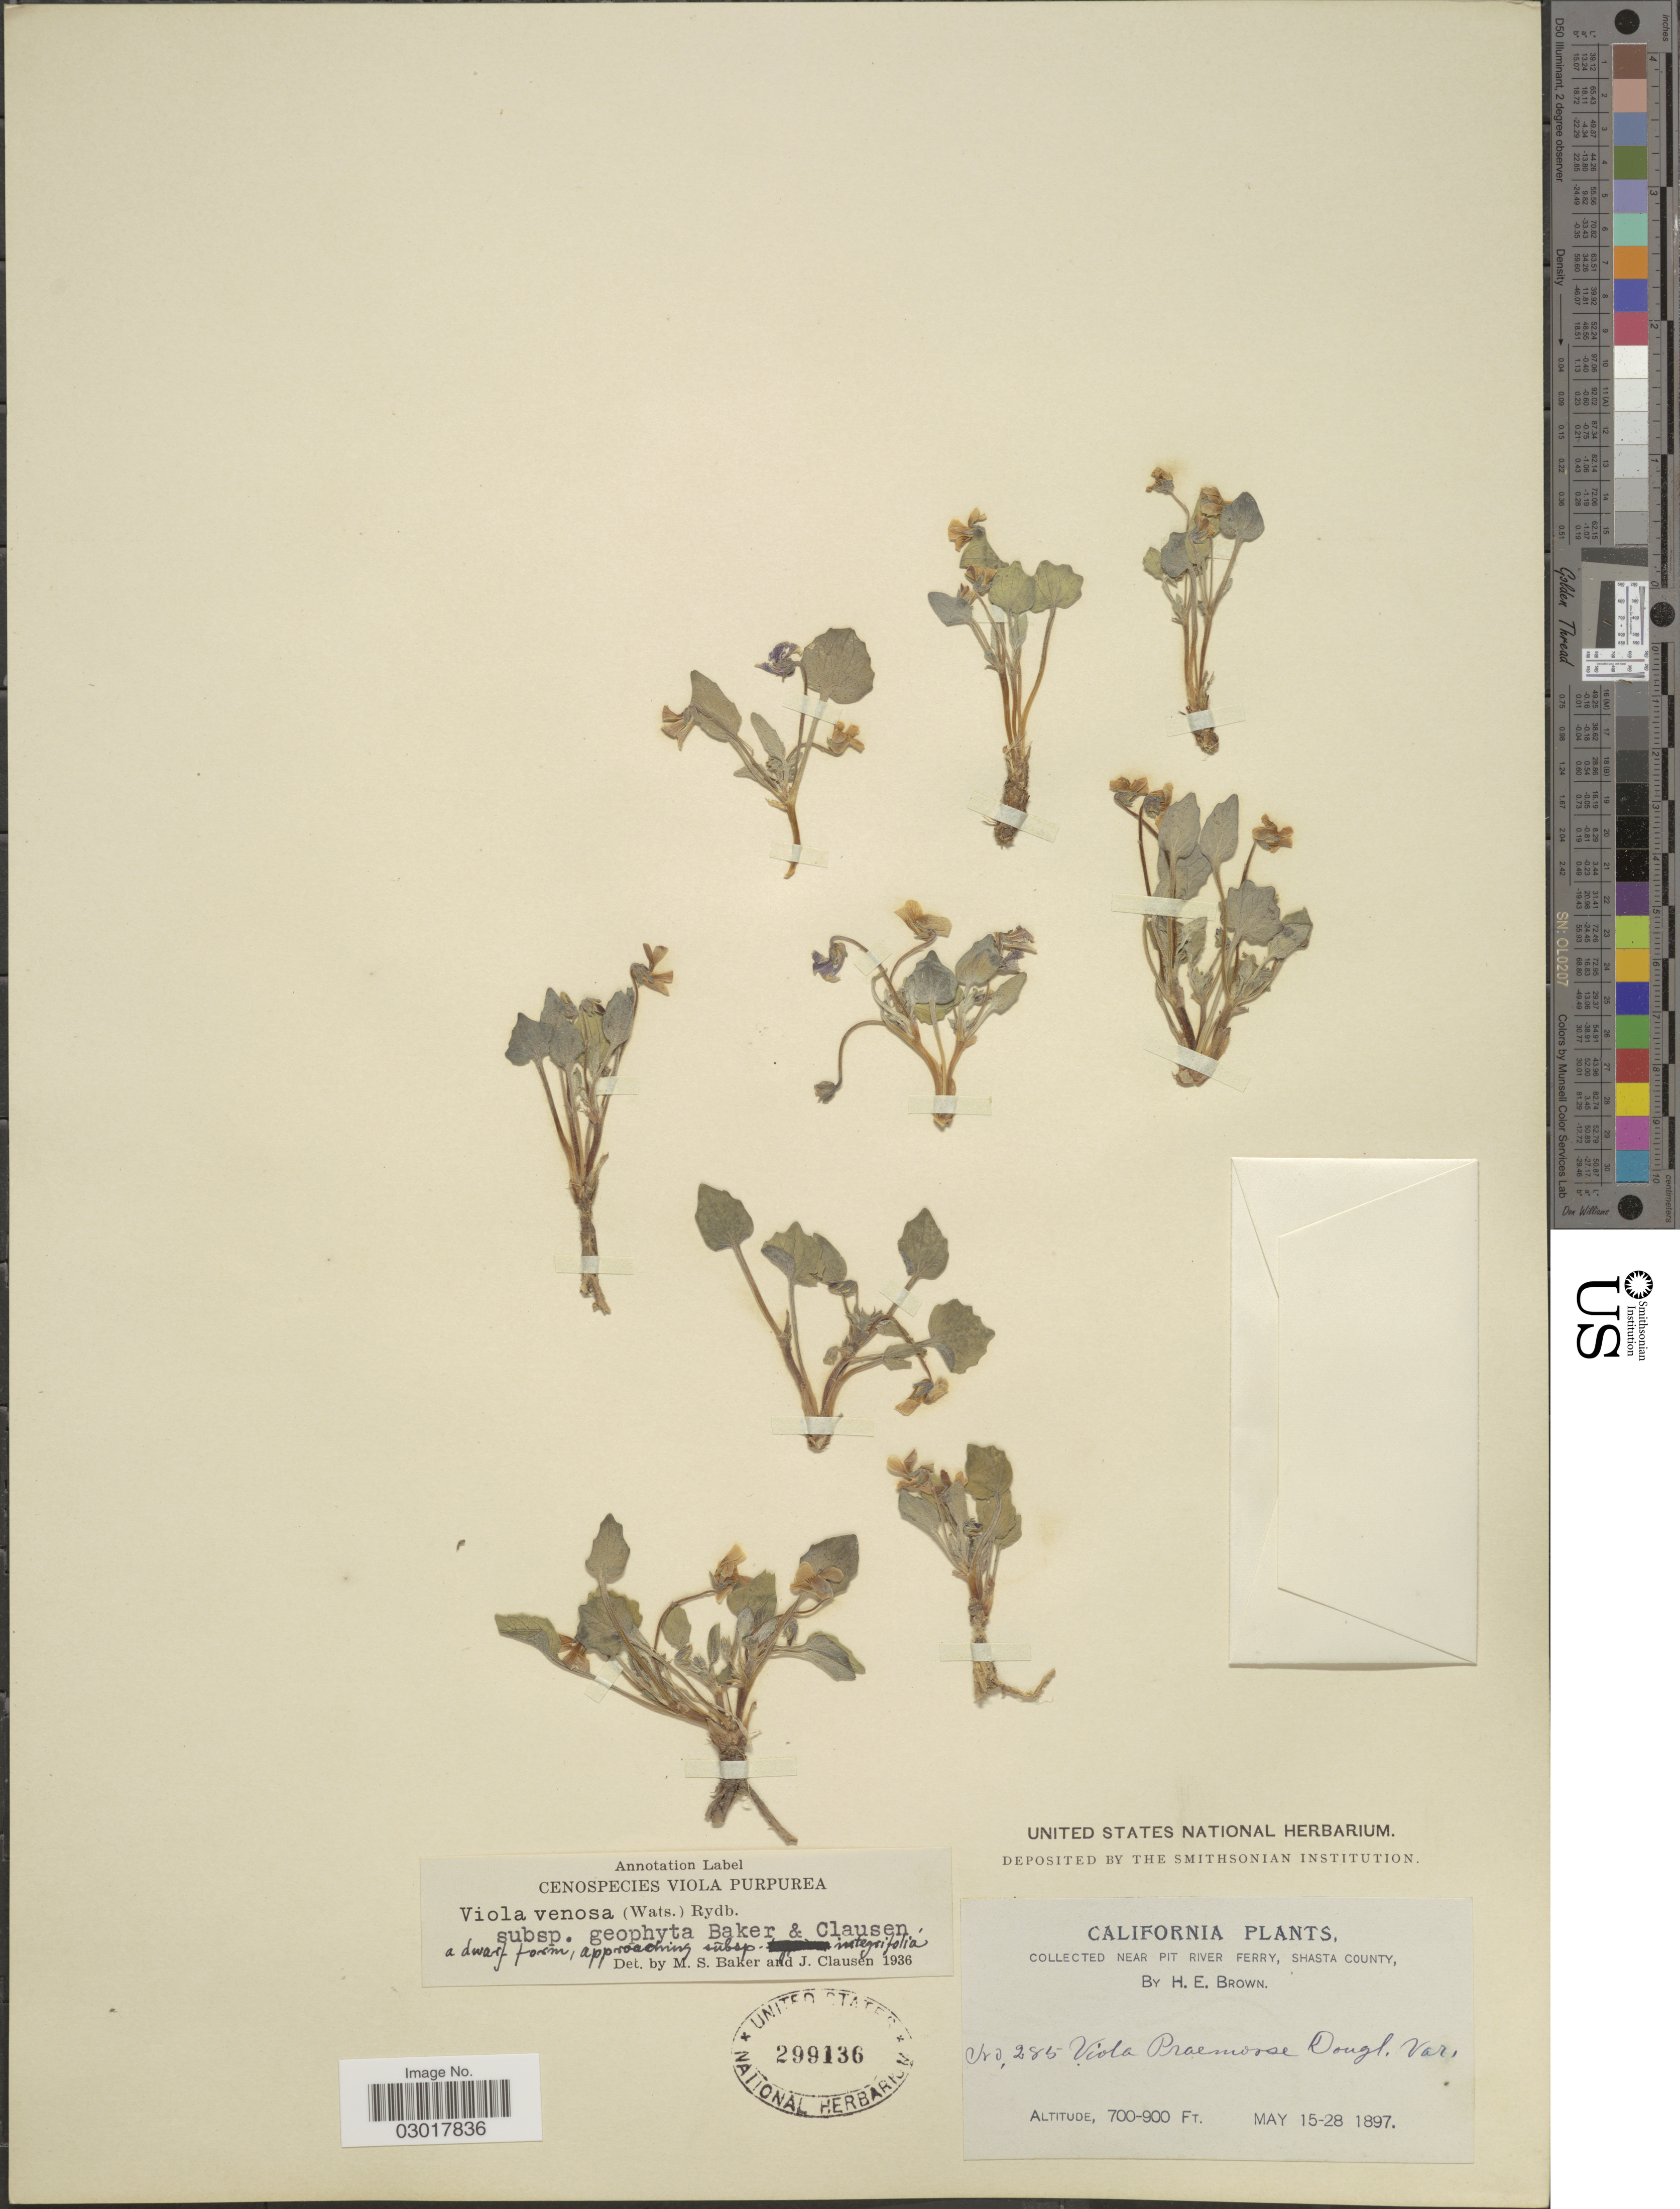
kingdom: Plantae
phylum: Tracheophyta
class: Magnoliopsida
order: Malpighiales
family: Violaceae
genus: Viola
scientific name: Viola venosa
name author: (S. Watson) Rydb.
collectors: H. E. Brown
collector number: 285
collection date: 1897-05-15/1897-05-28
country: United States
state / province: California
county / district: Shasta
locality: Collected near Pit River Ferry, Shasta County.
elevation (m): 213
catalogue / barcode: US 299136